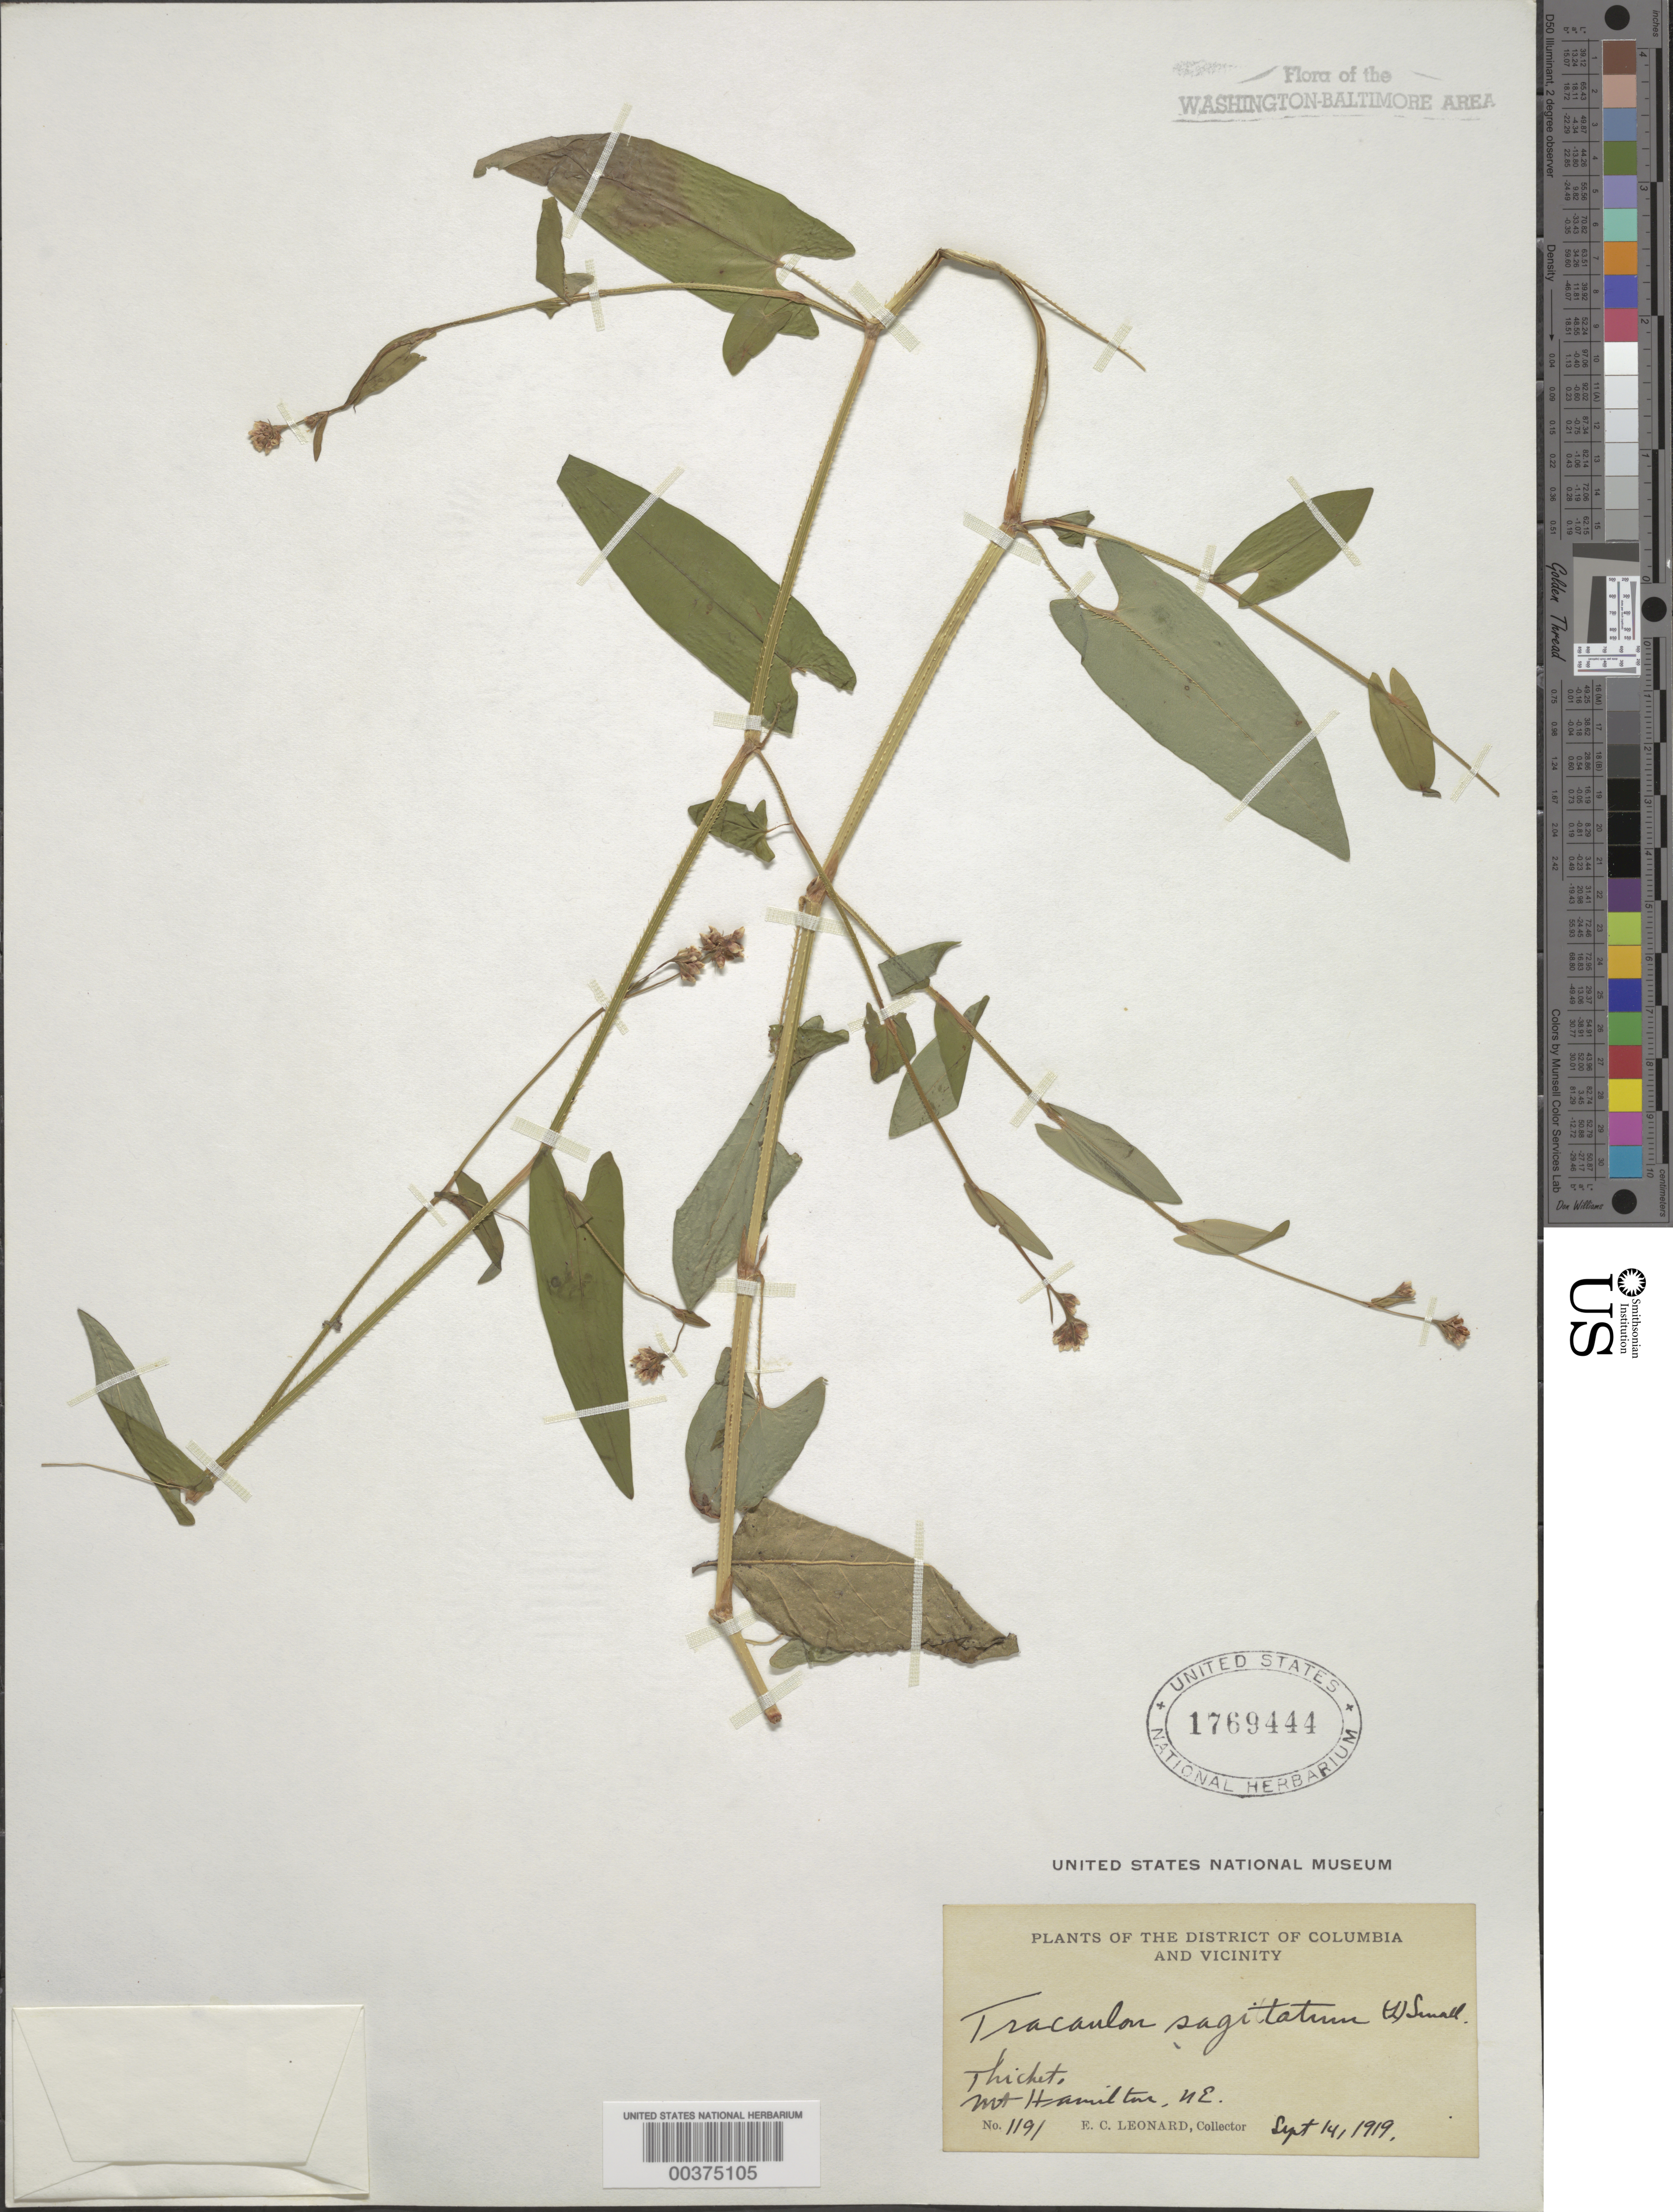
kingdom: Plantae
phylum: Tracheophyta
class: Magnoliopsida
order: Caryophyllales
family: Polygonaceae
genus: Persicaria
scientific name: Persicaria sagittata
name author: (L.) H. Gross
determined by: Atha, D. E.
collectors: E. C. Leonard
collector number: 1191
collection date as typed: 14 Sep 1919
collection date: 1919-09-14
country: United States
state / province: District of Columbia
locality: Mount Hamilton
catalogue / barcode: US 1769444